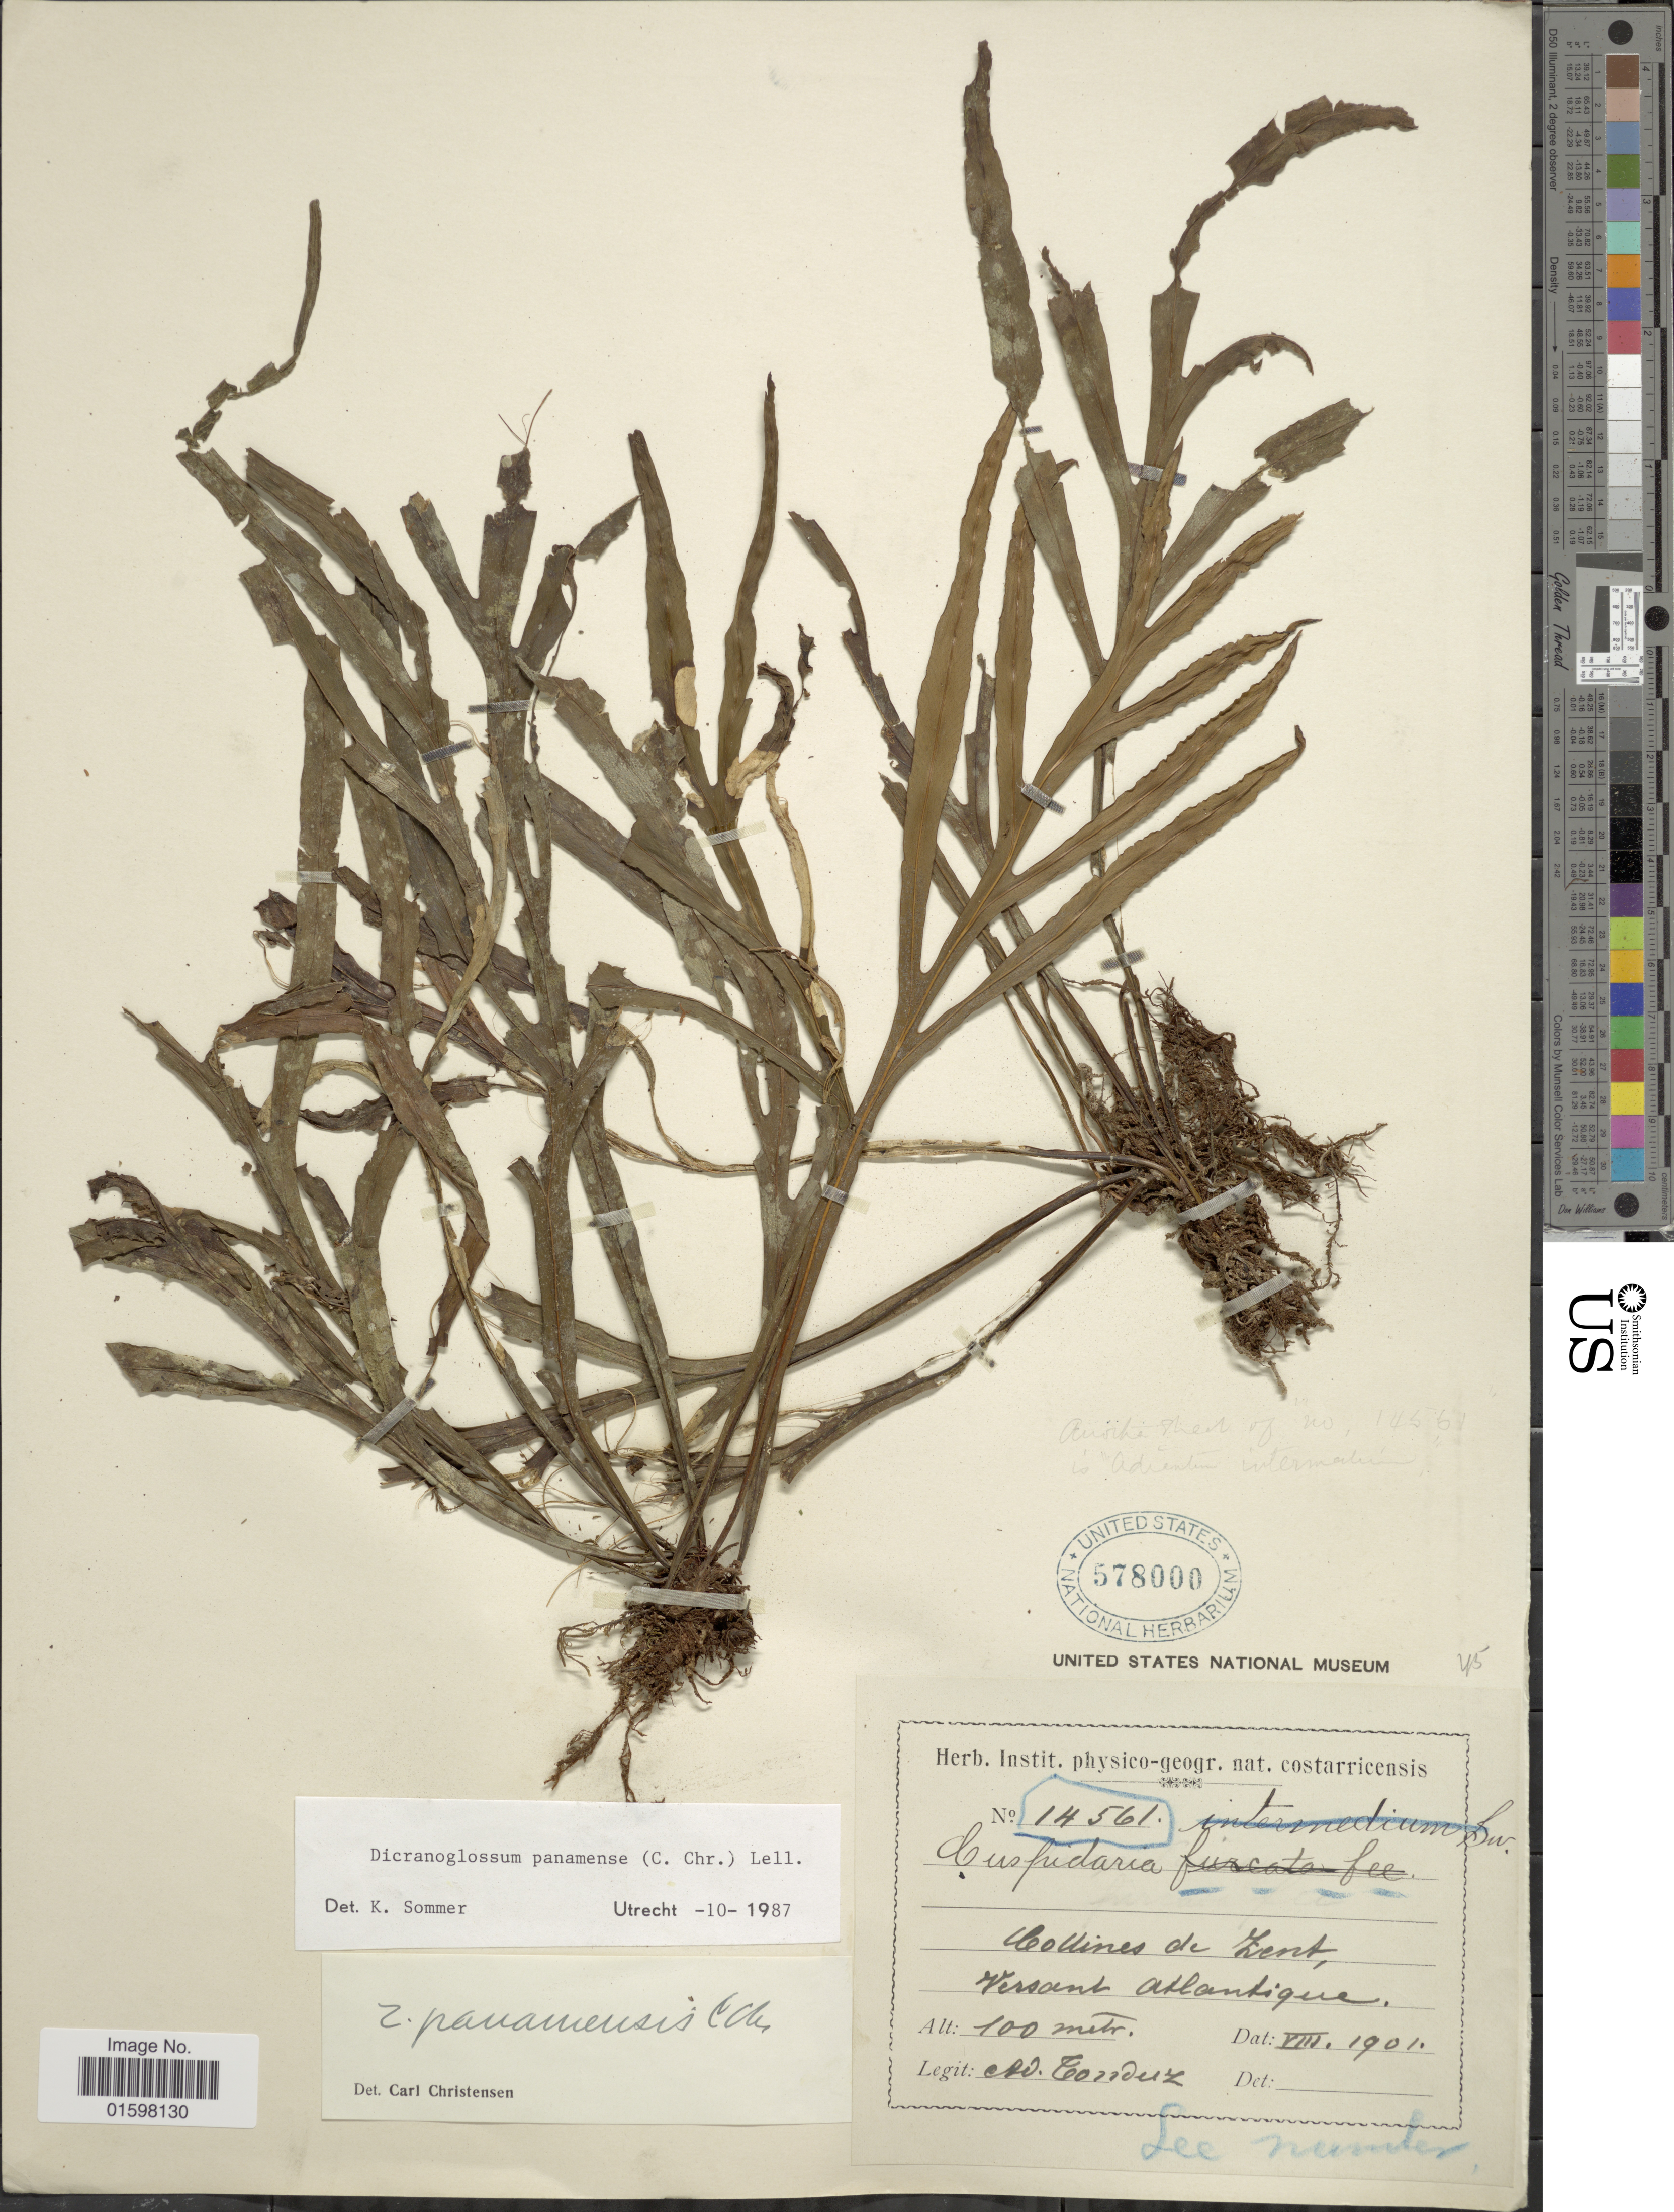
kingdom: Plantae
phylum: Tracheophyta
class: Polypodiopsida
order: Polypodiales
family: Polypodiaceae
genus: Pleopeltis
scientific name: Pleopeltis panamensis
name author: (Weath.) Pic. Serm.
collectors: A. Tonduz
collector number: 14561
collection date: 1901-08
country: Costa Rica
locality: Collines de Zent, Versanrt Atlantique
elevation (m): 100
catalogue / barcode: US 578000